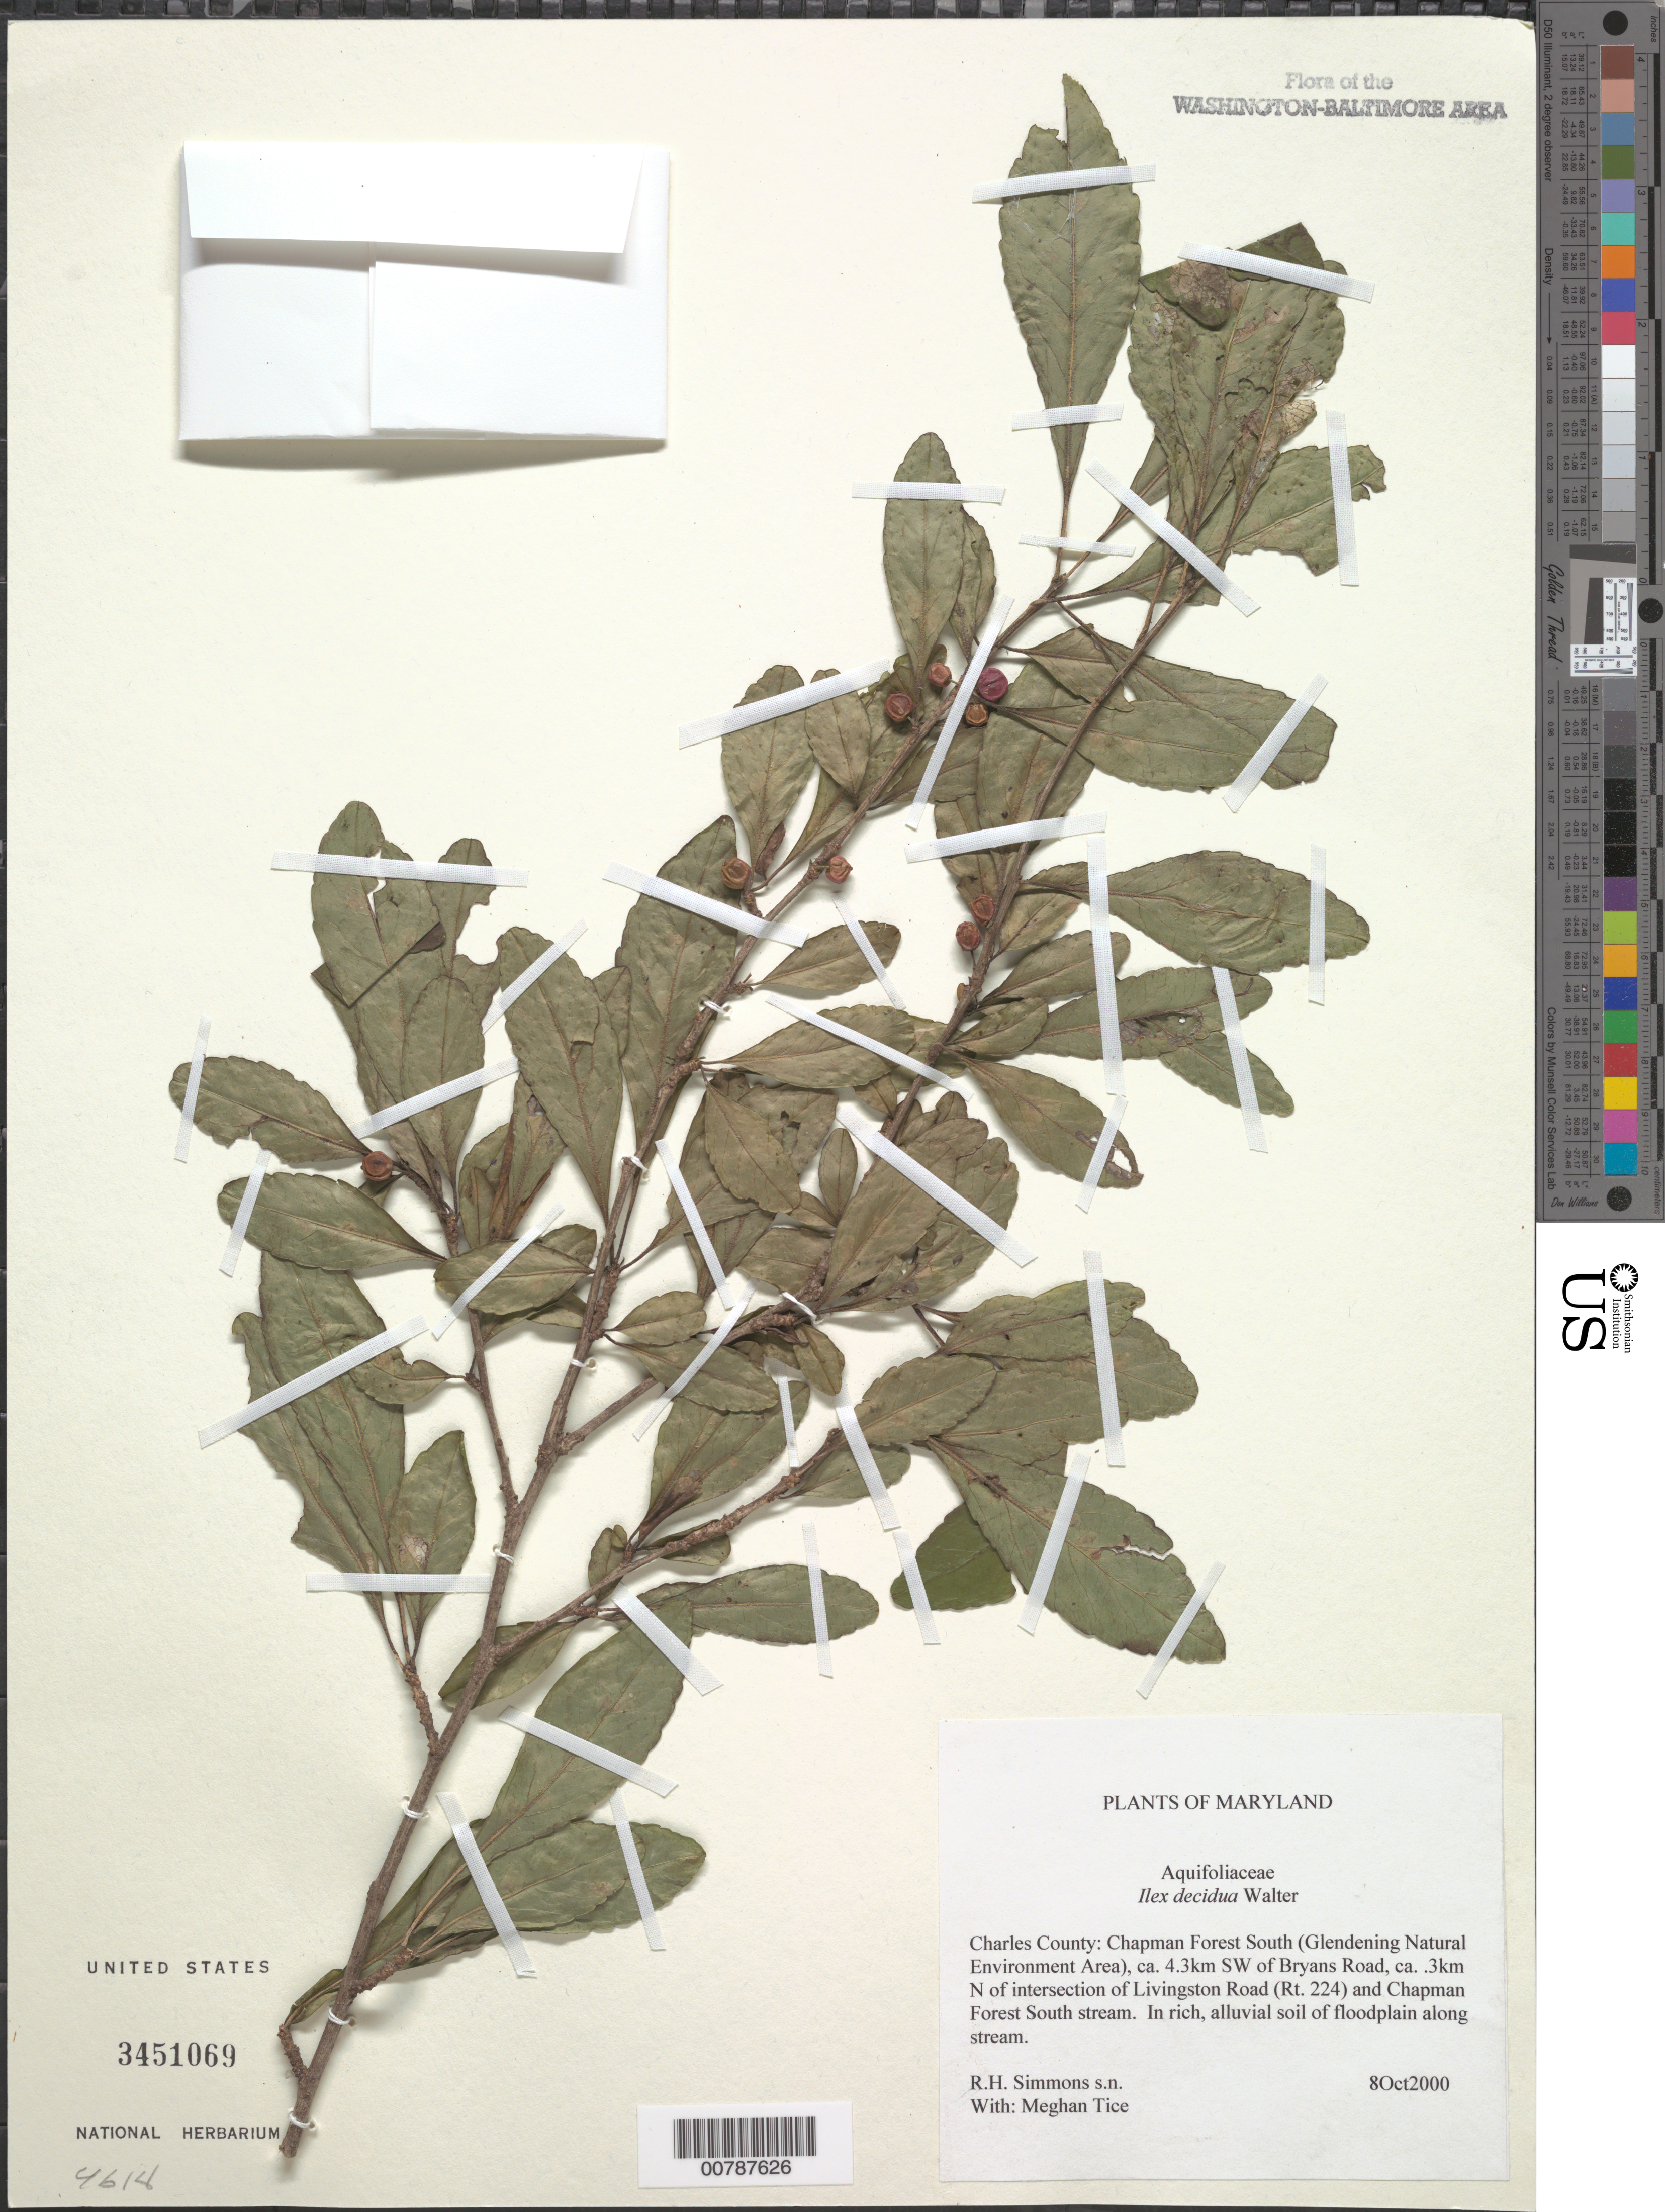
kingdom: Plantae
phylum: Tracheophyta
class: Magnoliopsida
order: Aquifoliales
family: Aquifoliaceae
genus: Ilex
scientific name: Ilex decidua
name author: Walter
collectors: R. H. Simmons & M. Tice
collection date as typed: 8 Oct 2000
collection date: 2000-10-08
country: United States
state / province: Maryland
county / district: Charles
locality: Chapman Forest South (Glendening Natural Environmental Area), ca. 4.3 km SW of Bryans Road, ca. 0.3 km N of intersection of Livingston Road (Rt. 224) and Chapman Forest South stream.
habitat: In rich, alluvial soil of floodplain along stream.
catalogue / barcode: US 3451069